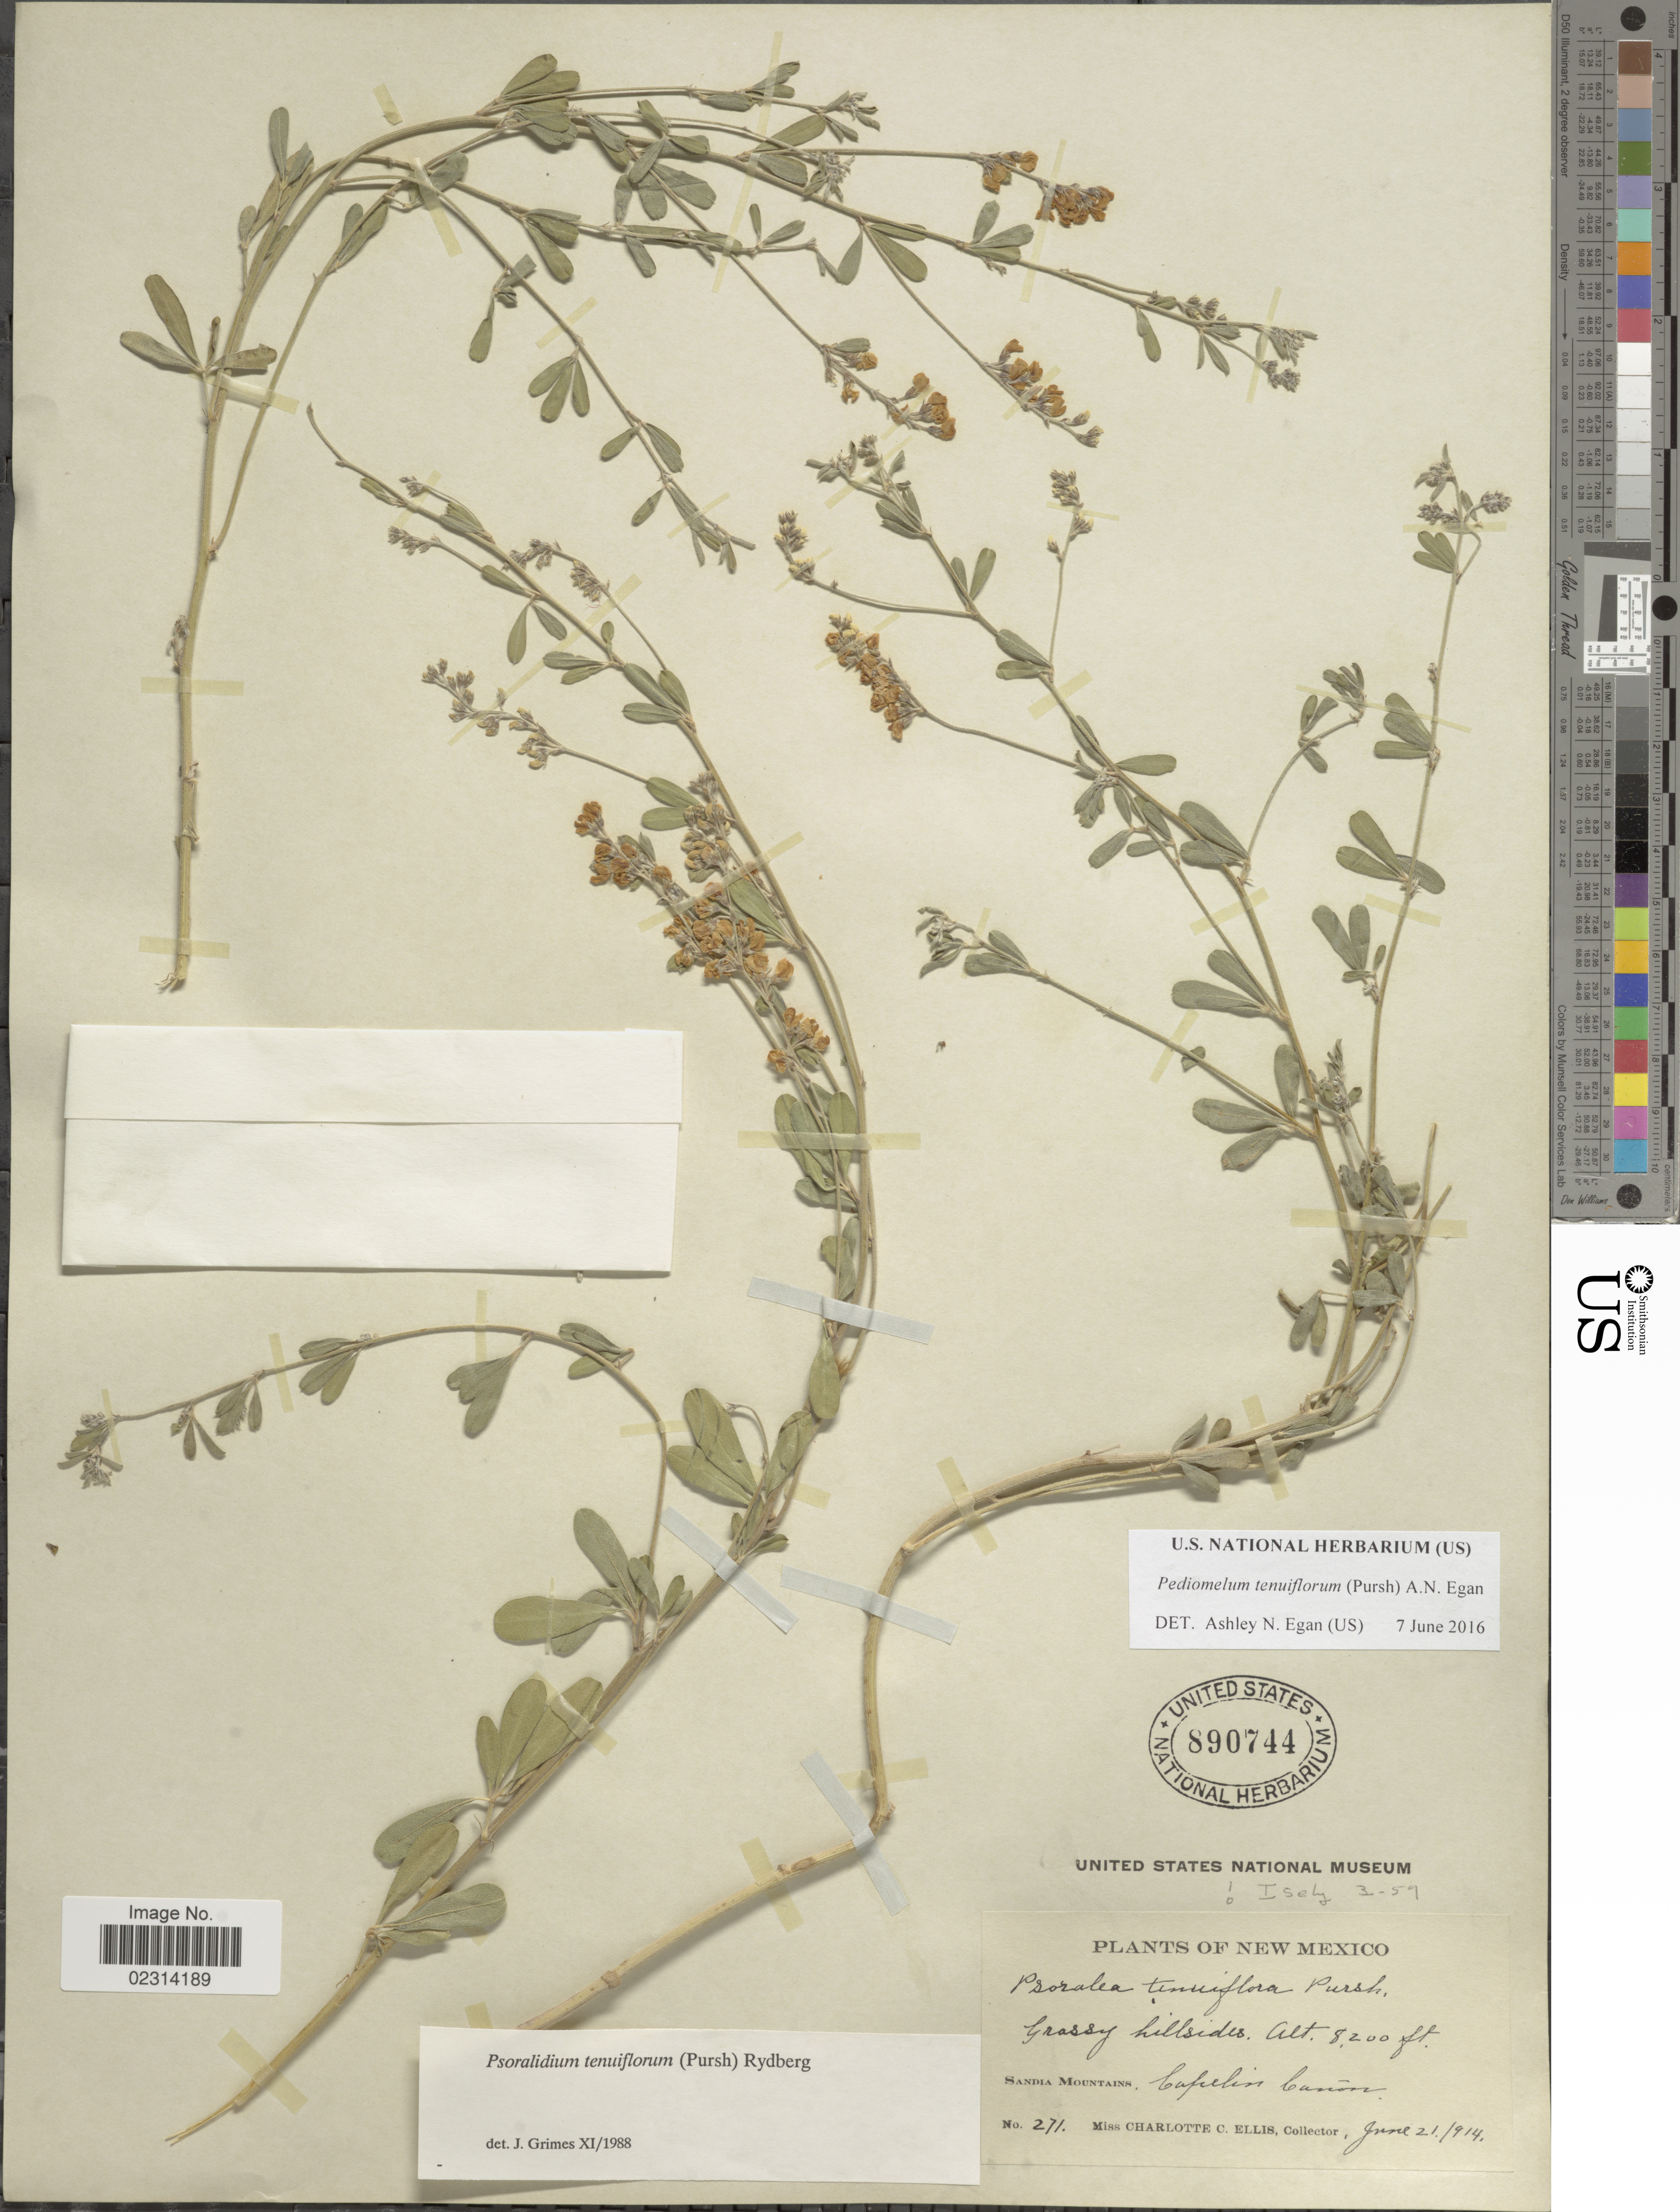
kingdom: Plantae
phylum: Tracheophyta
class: Magnoliopsida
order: Fabales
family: Fabaceae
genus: Psoralidium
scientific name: Psoralidium tenuiflorum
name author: (Pursh) Rydb.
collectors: C. C. Ellis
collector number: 271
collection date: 1914-06-21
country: United States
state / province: New Mexico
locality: Sandia Mountains. Capelin Cañon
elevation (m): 2499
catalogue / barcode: US 890744